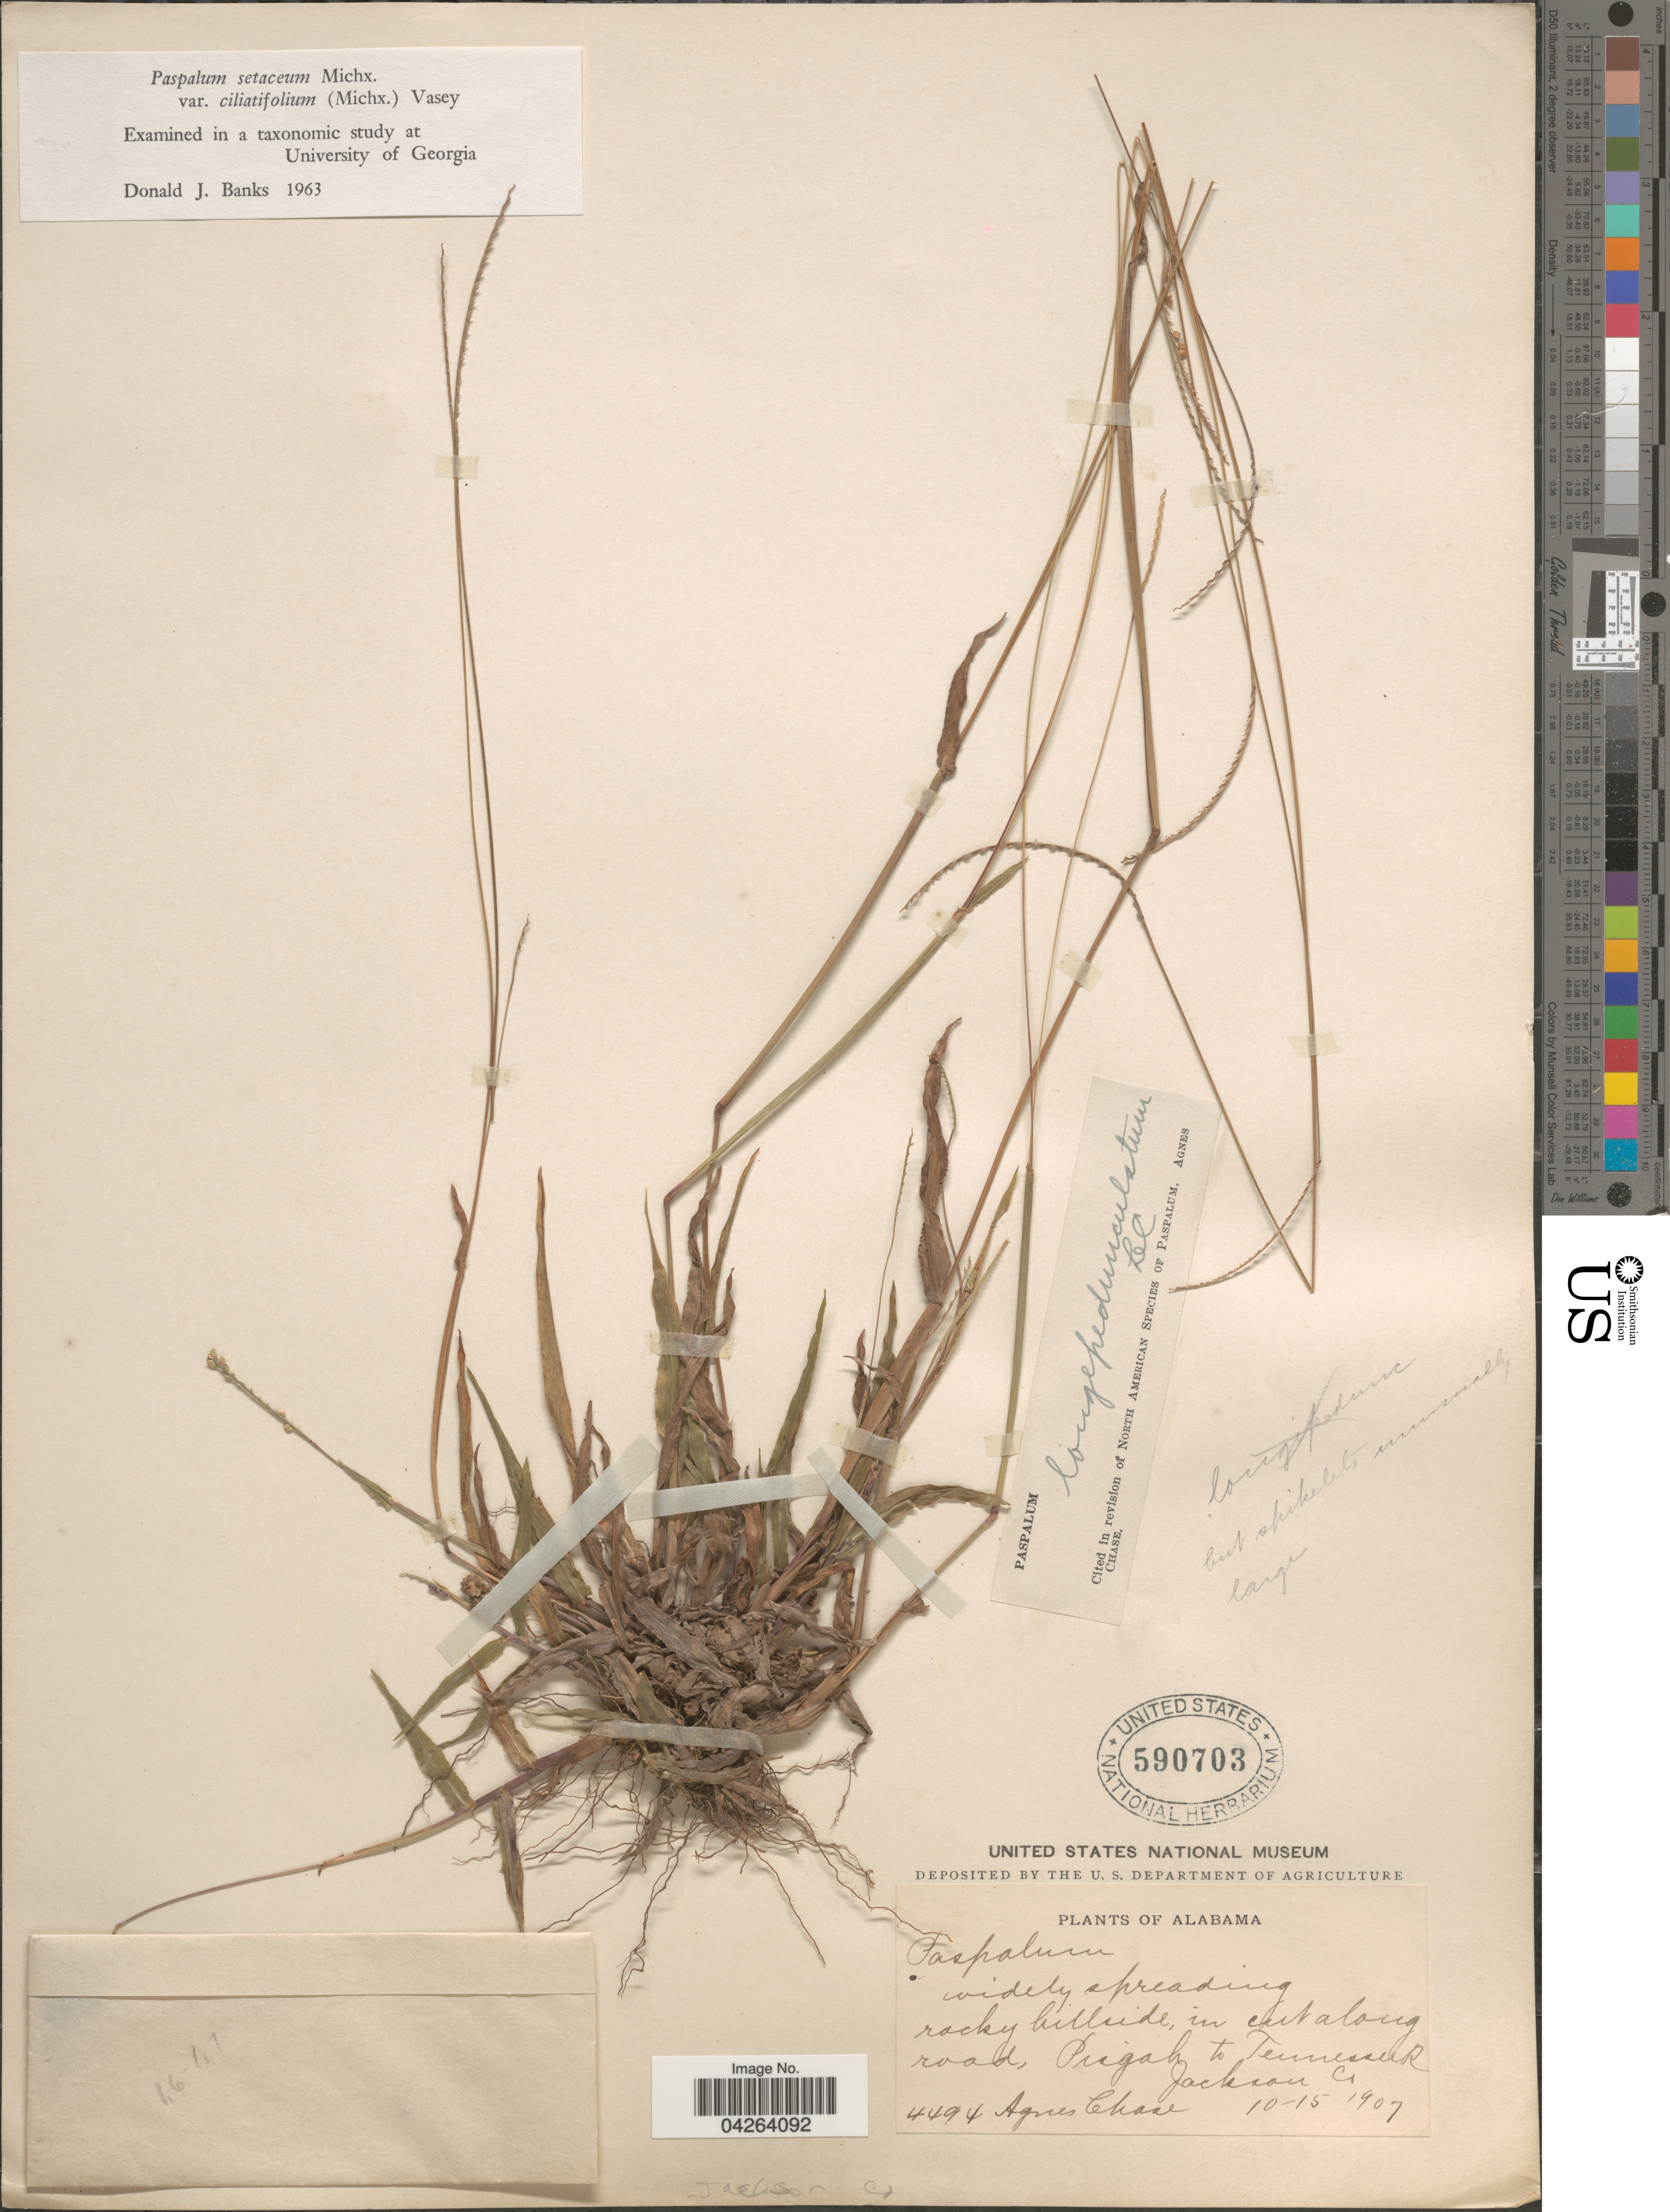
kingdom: Plantae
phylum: Tracheophyta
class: Liliopsida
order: Poales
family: Poaceae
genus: Paspalum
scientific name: Paspalum setaceum var. longipedunculatum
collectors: A. Chase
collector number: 4494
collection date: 1907-10-15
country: United States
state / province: Alabama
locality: Rocky hillside, in cut along road, Pisgah to Tennessee R. Jackson Co.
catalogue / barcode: US 590703